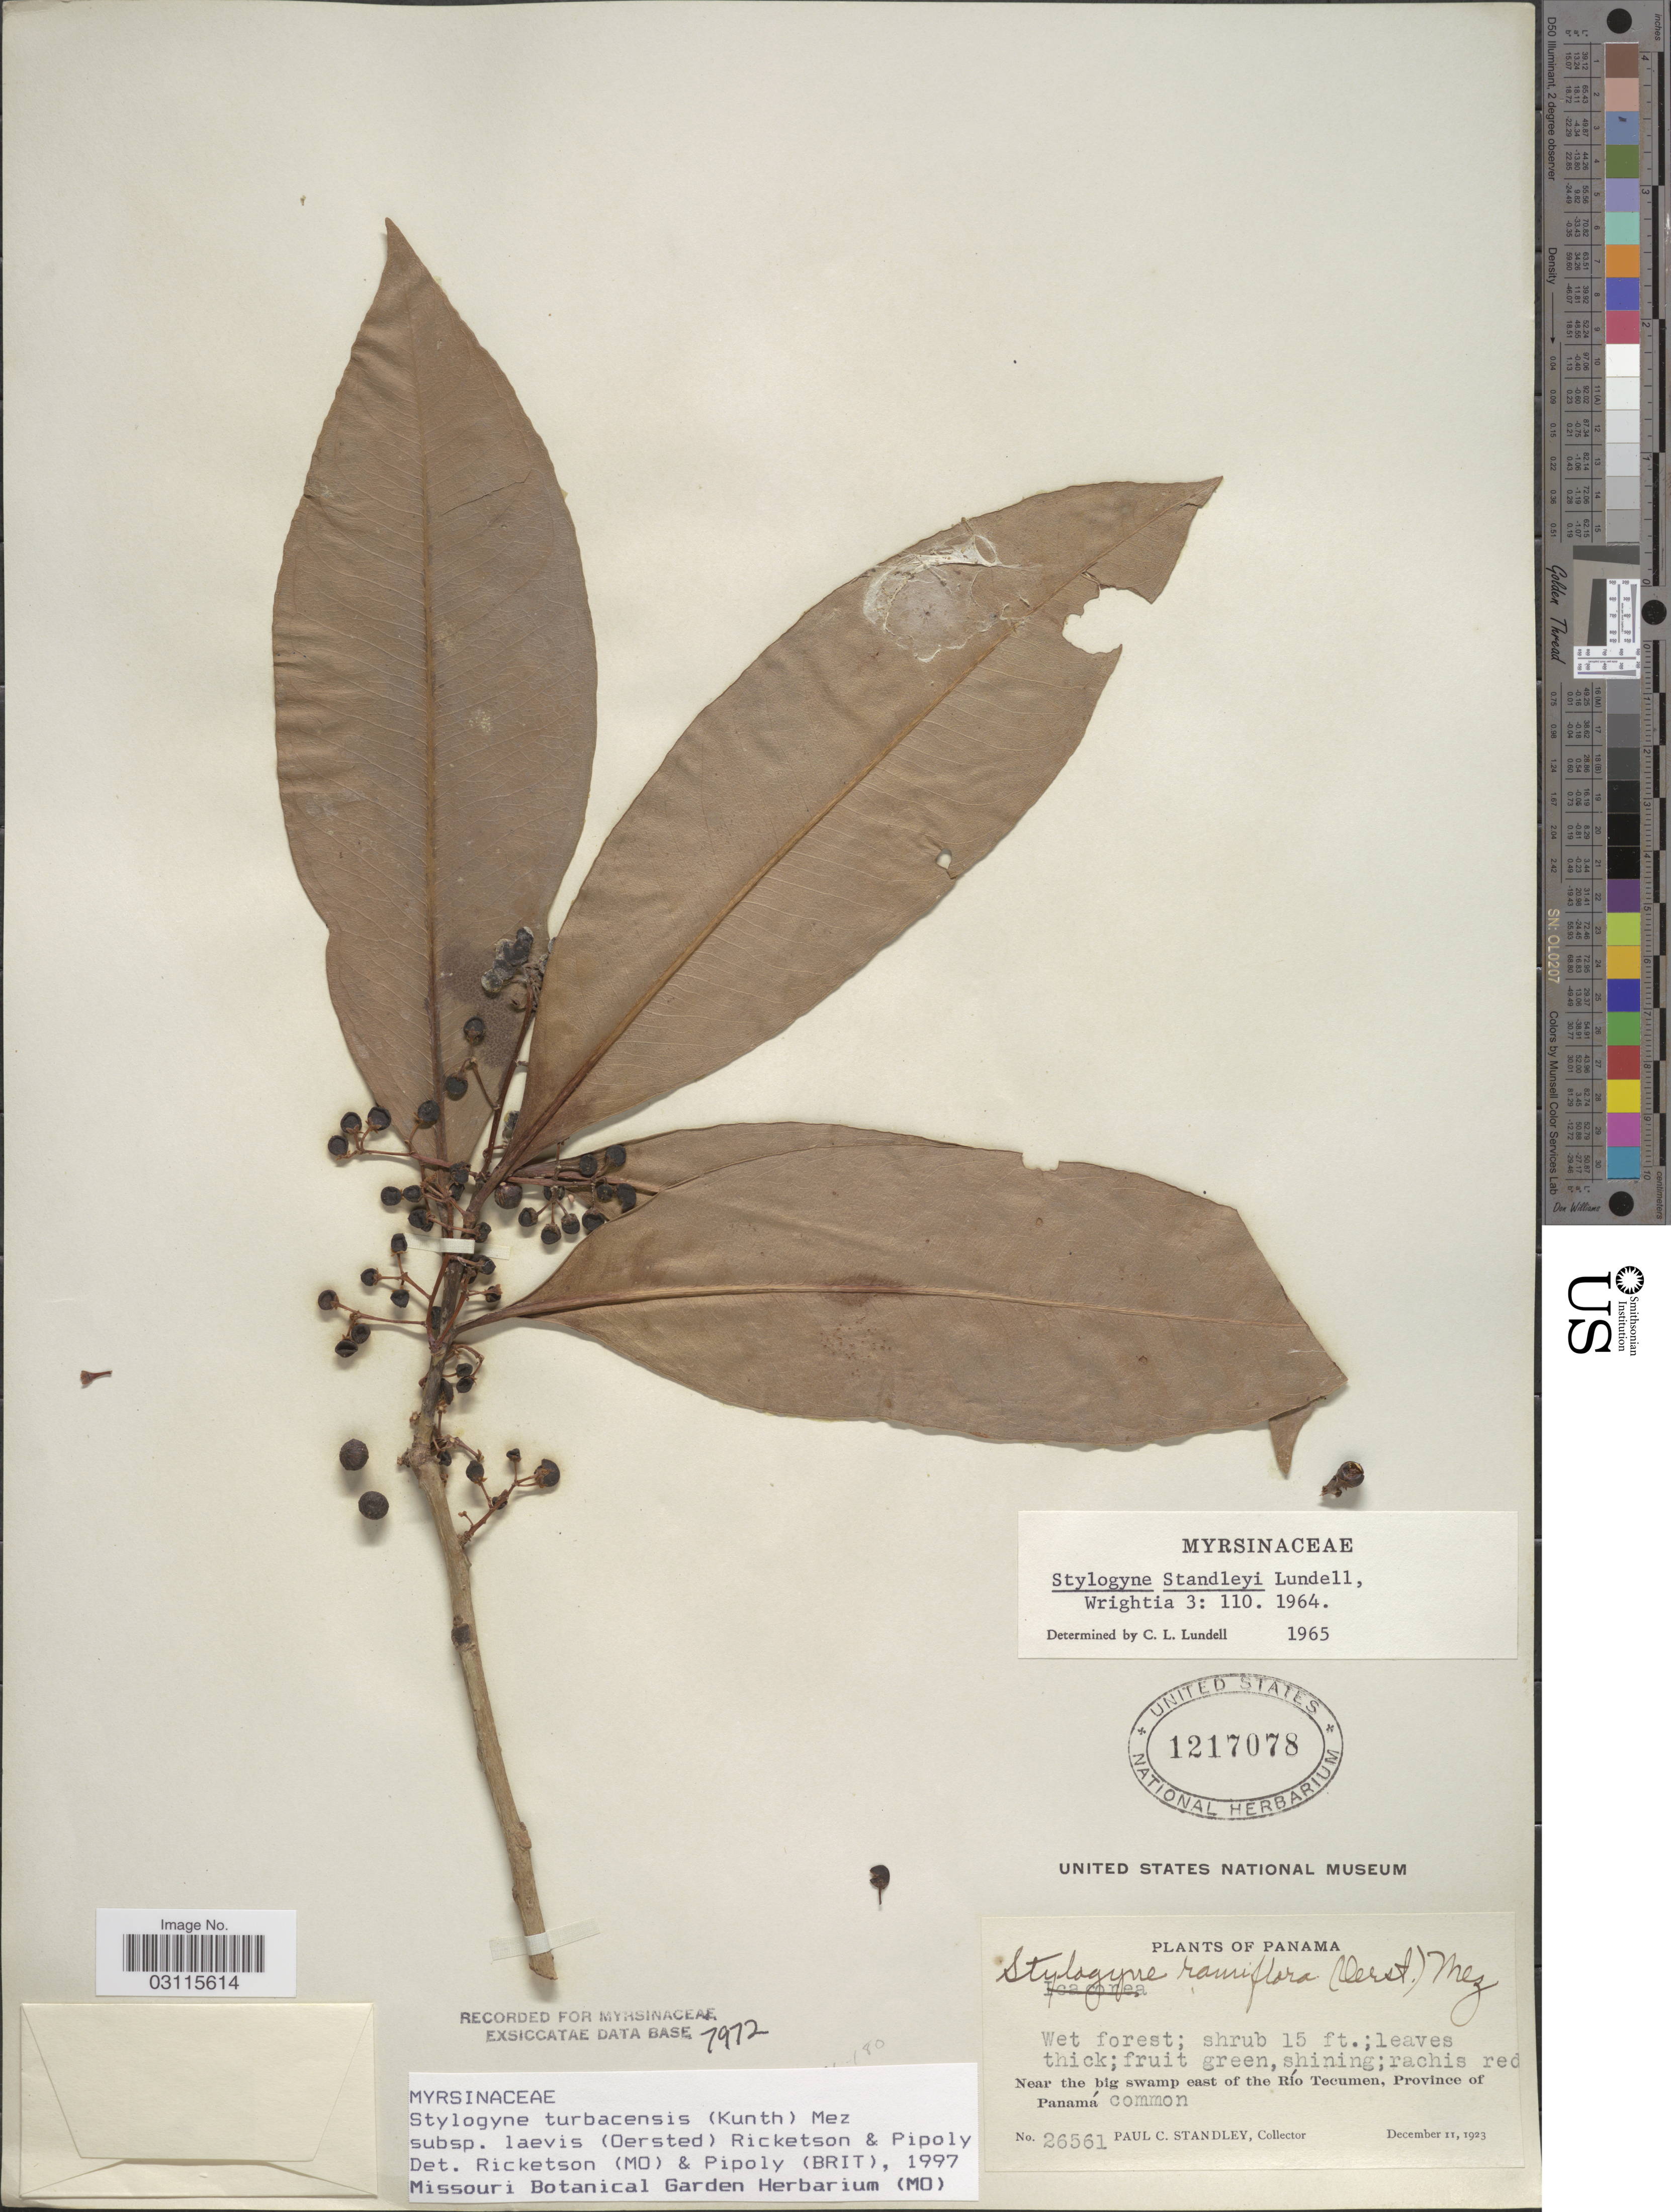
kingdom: Plantae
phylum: Tracheophyta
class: Magnoliopsida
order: Ericales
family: Primulaceae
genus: Stylogyne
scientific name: Stylogyne turbacensis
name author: (Kunth) Mez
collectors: P. C. Standley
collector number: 26561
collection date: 1923-12-11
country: Panama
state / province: Panamá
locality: Near the big swamp east of the Río Tecumen, Province of Panamá.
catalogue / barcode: US 1217078